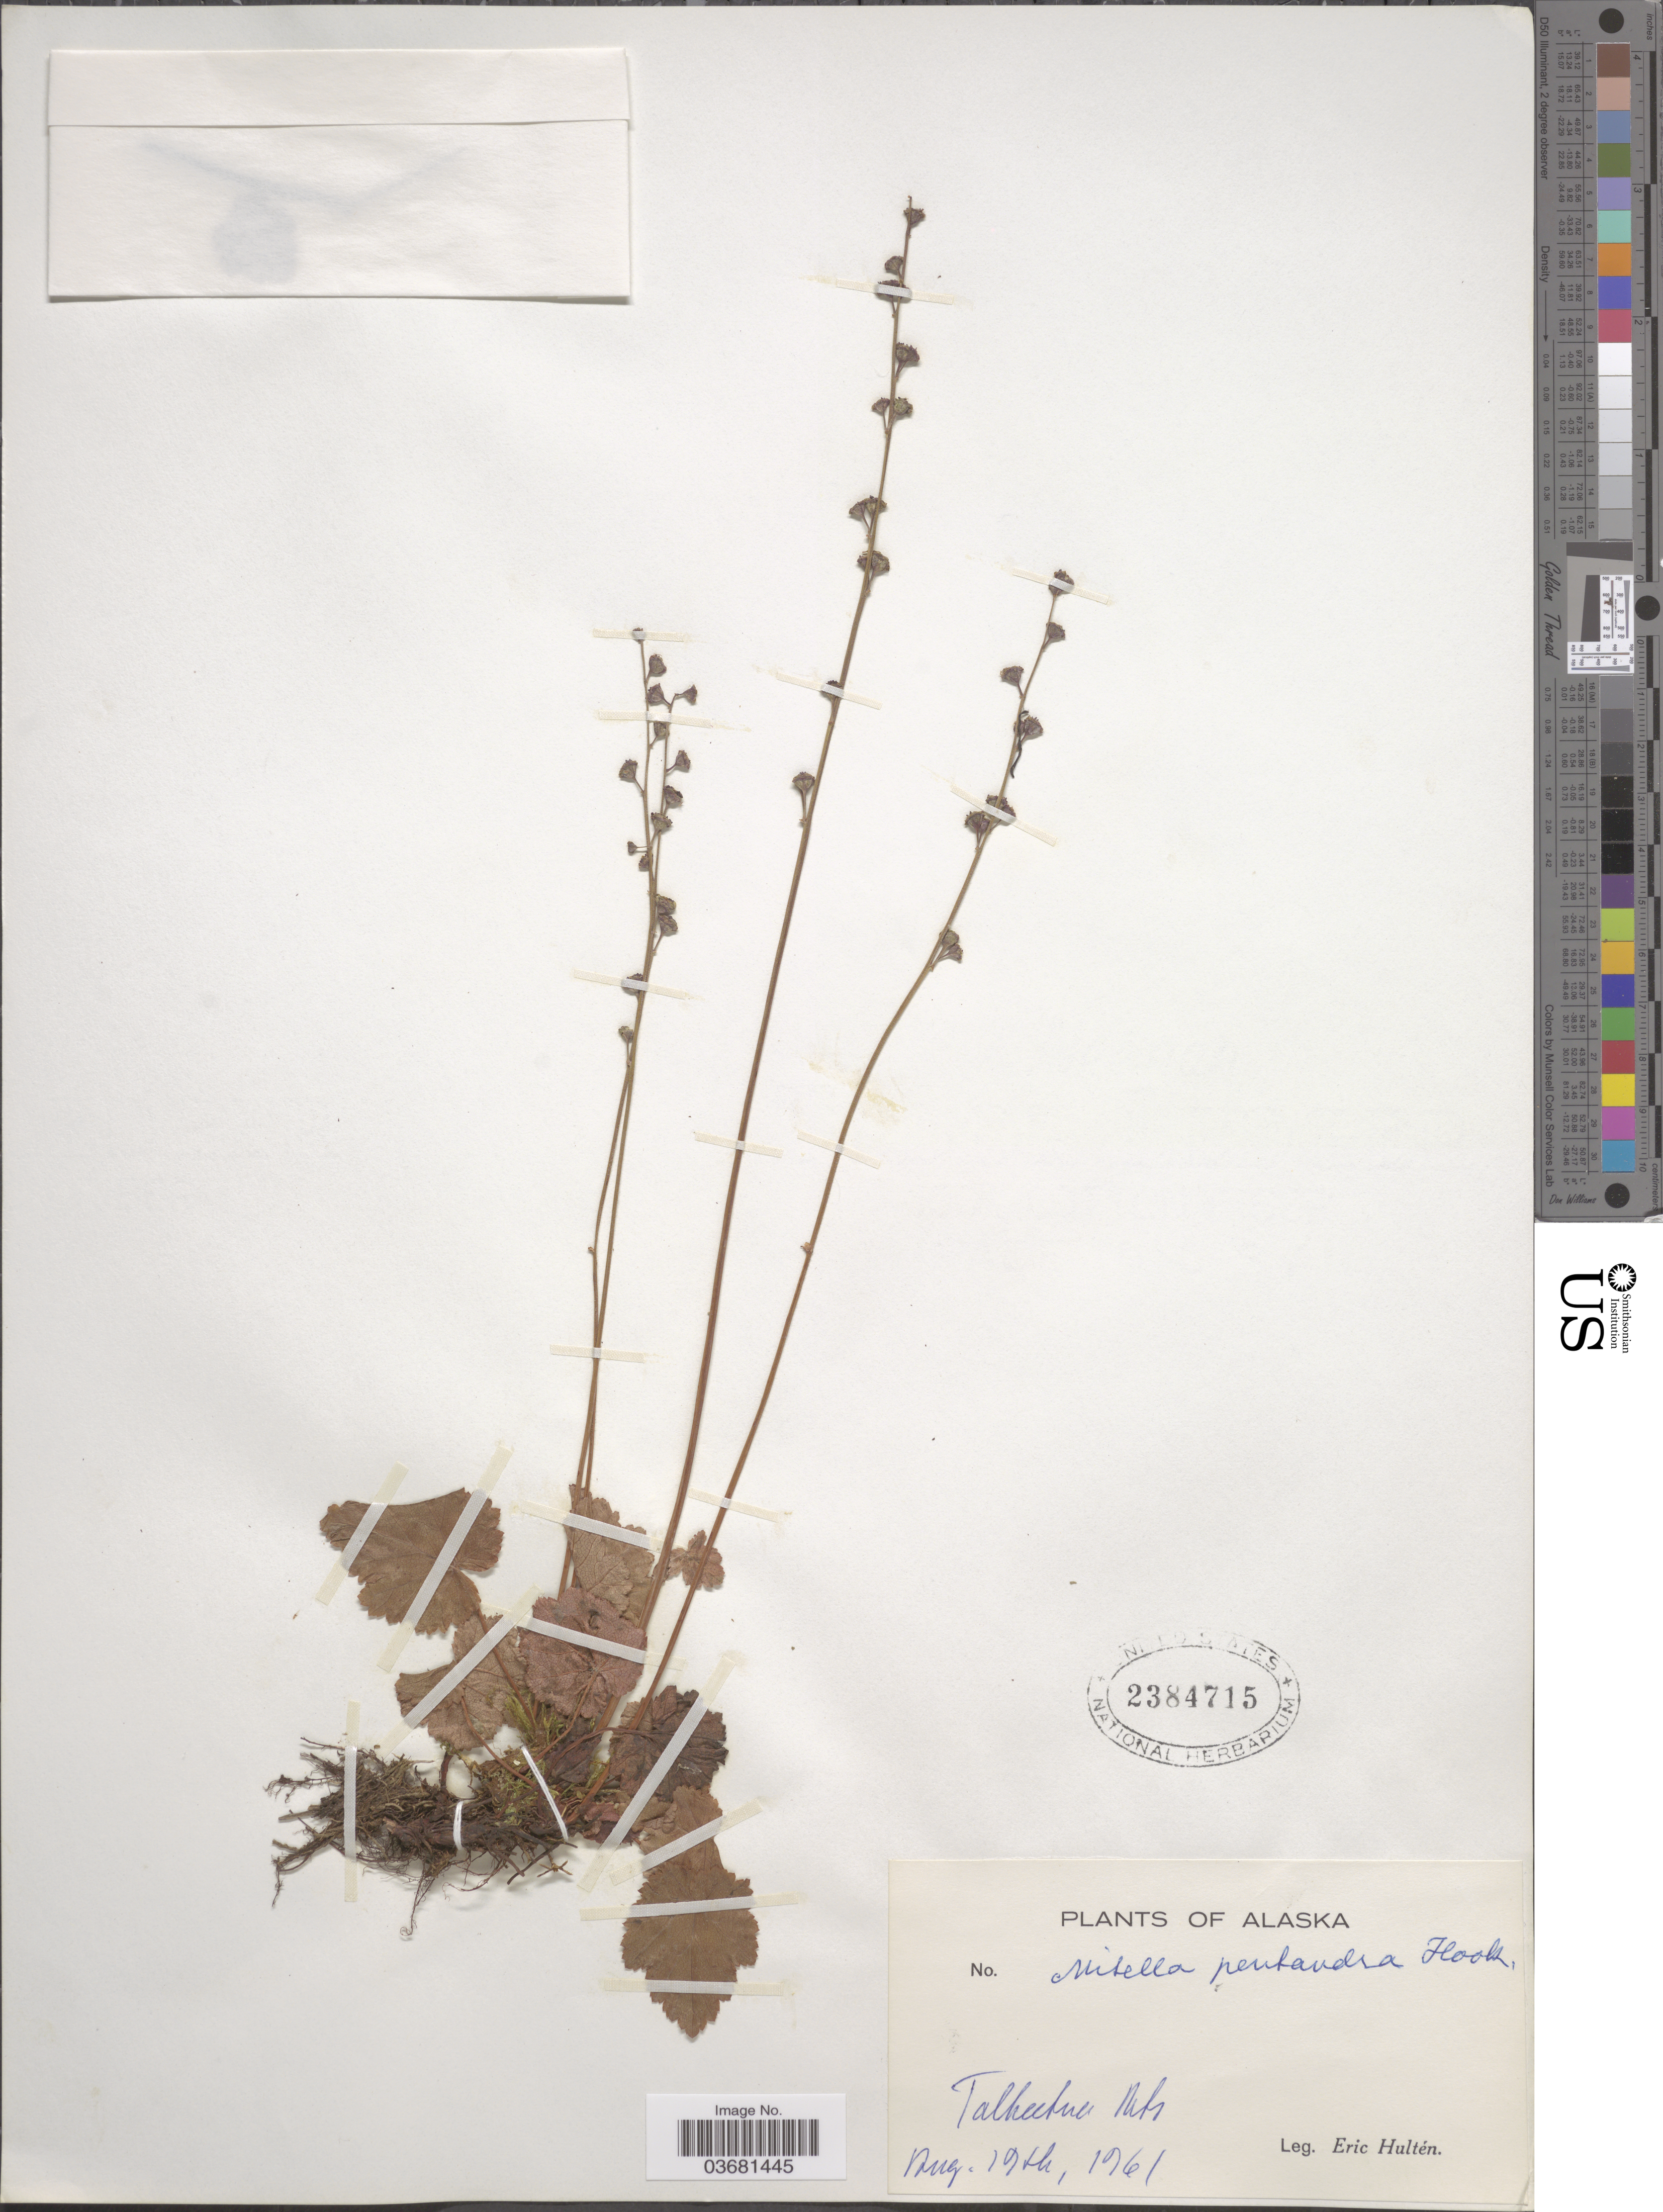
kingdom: Plantae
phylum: Tracheophyta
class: Magnoliopsida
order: Saxifragales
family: Saxifragaceae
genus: Mitella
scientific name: Mitella pentandra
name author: Hook.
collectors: E. G. Hultén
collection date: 1961-08-19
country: United States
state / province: Alaska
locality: Talkeetna Mts.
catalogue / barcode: US 2384715